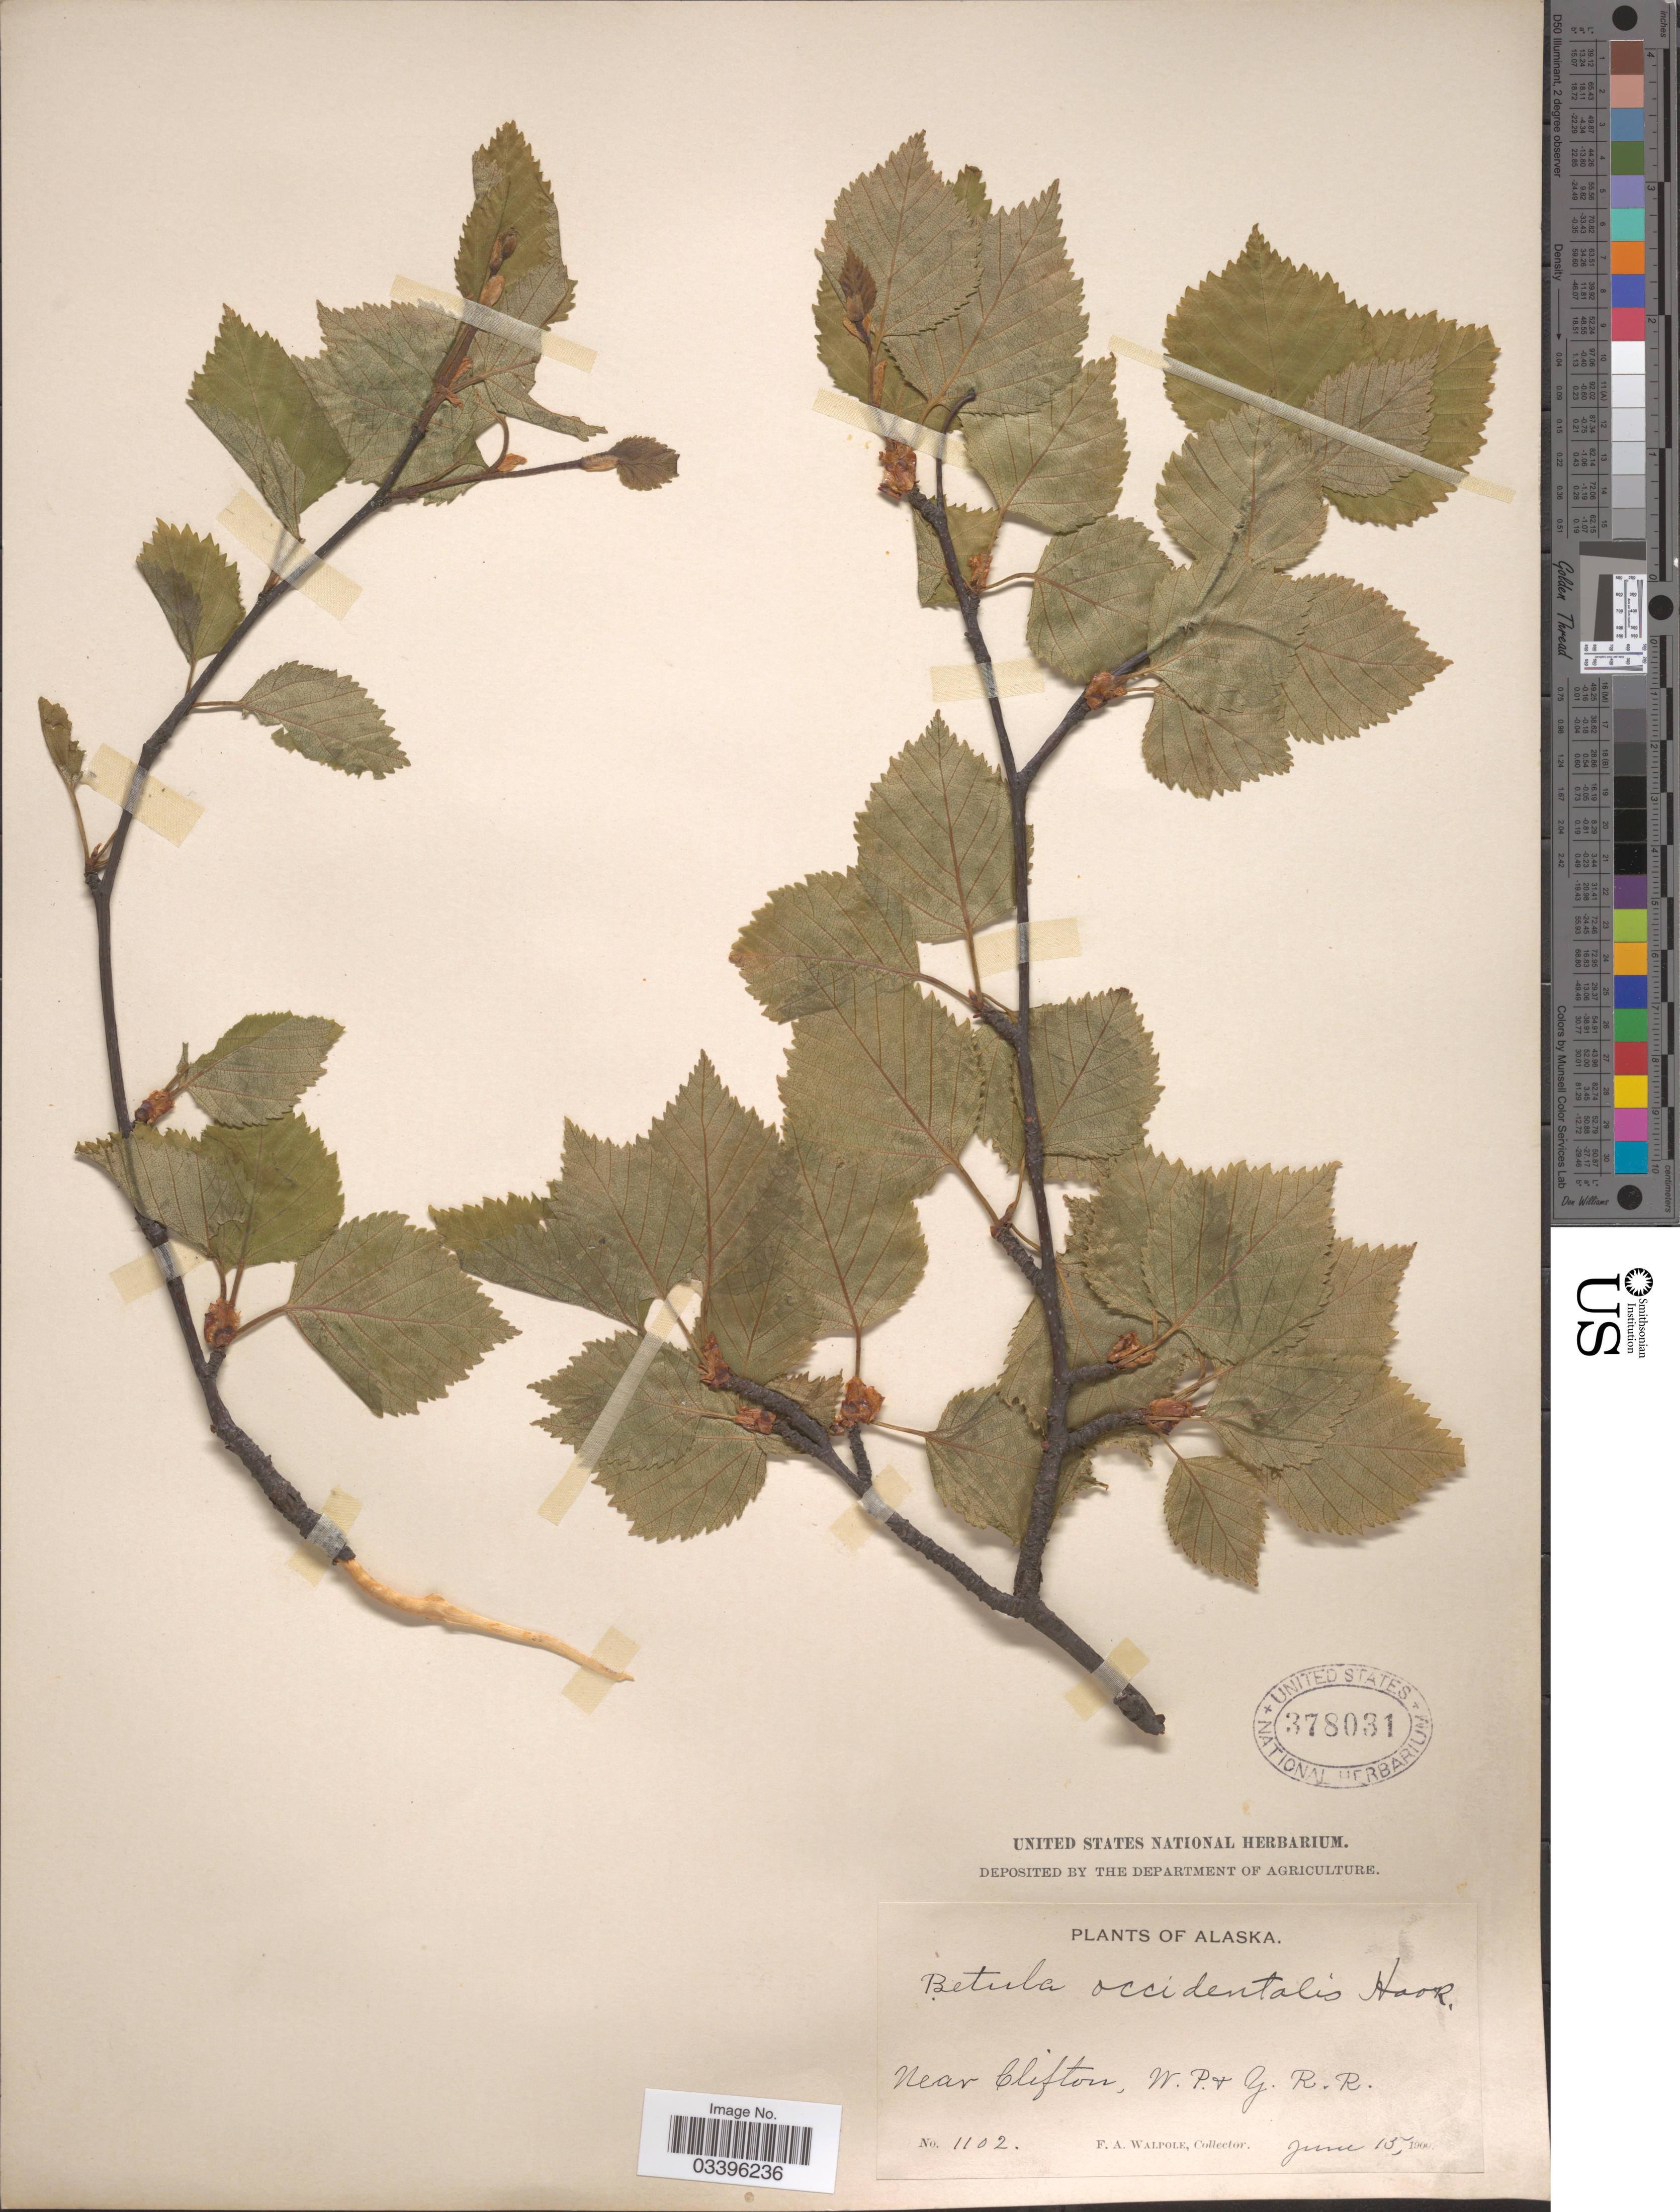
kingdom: Plantae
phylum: Tracheophyta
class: Magnoliopsida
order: Fagales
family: Betulaceae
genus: Betula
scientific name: Betula occidentalis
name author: Hook.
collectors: F. Walpole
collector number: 1102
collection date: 1900-06-15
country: United States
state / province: Alaska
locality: Near Clifton, W.P. & G.R.R.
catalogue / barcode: US 378031